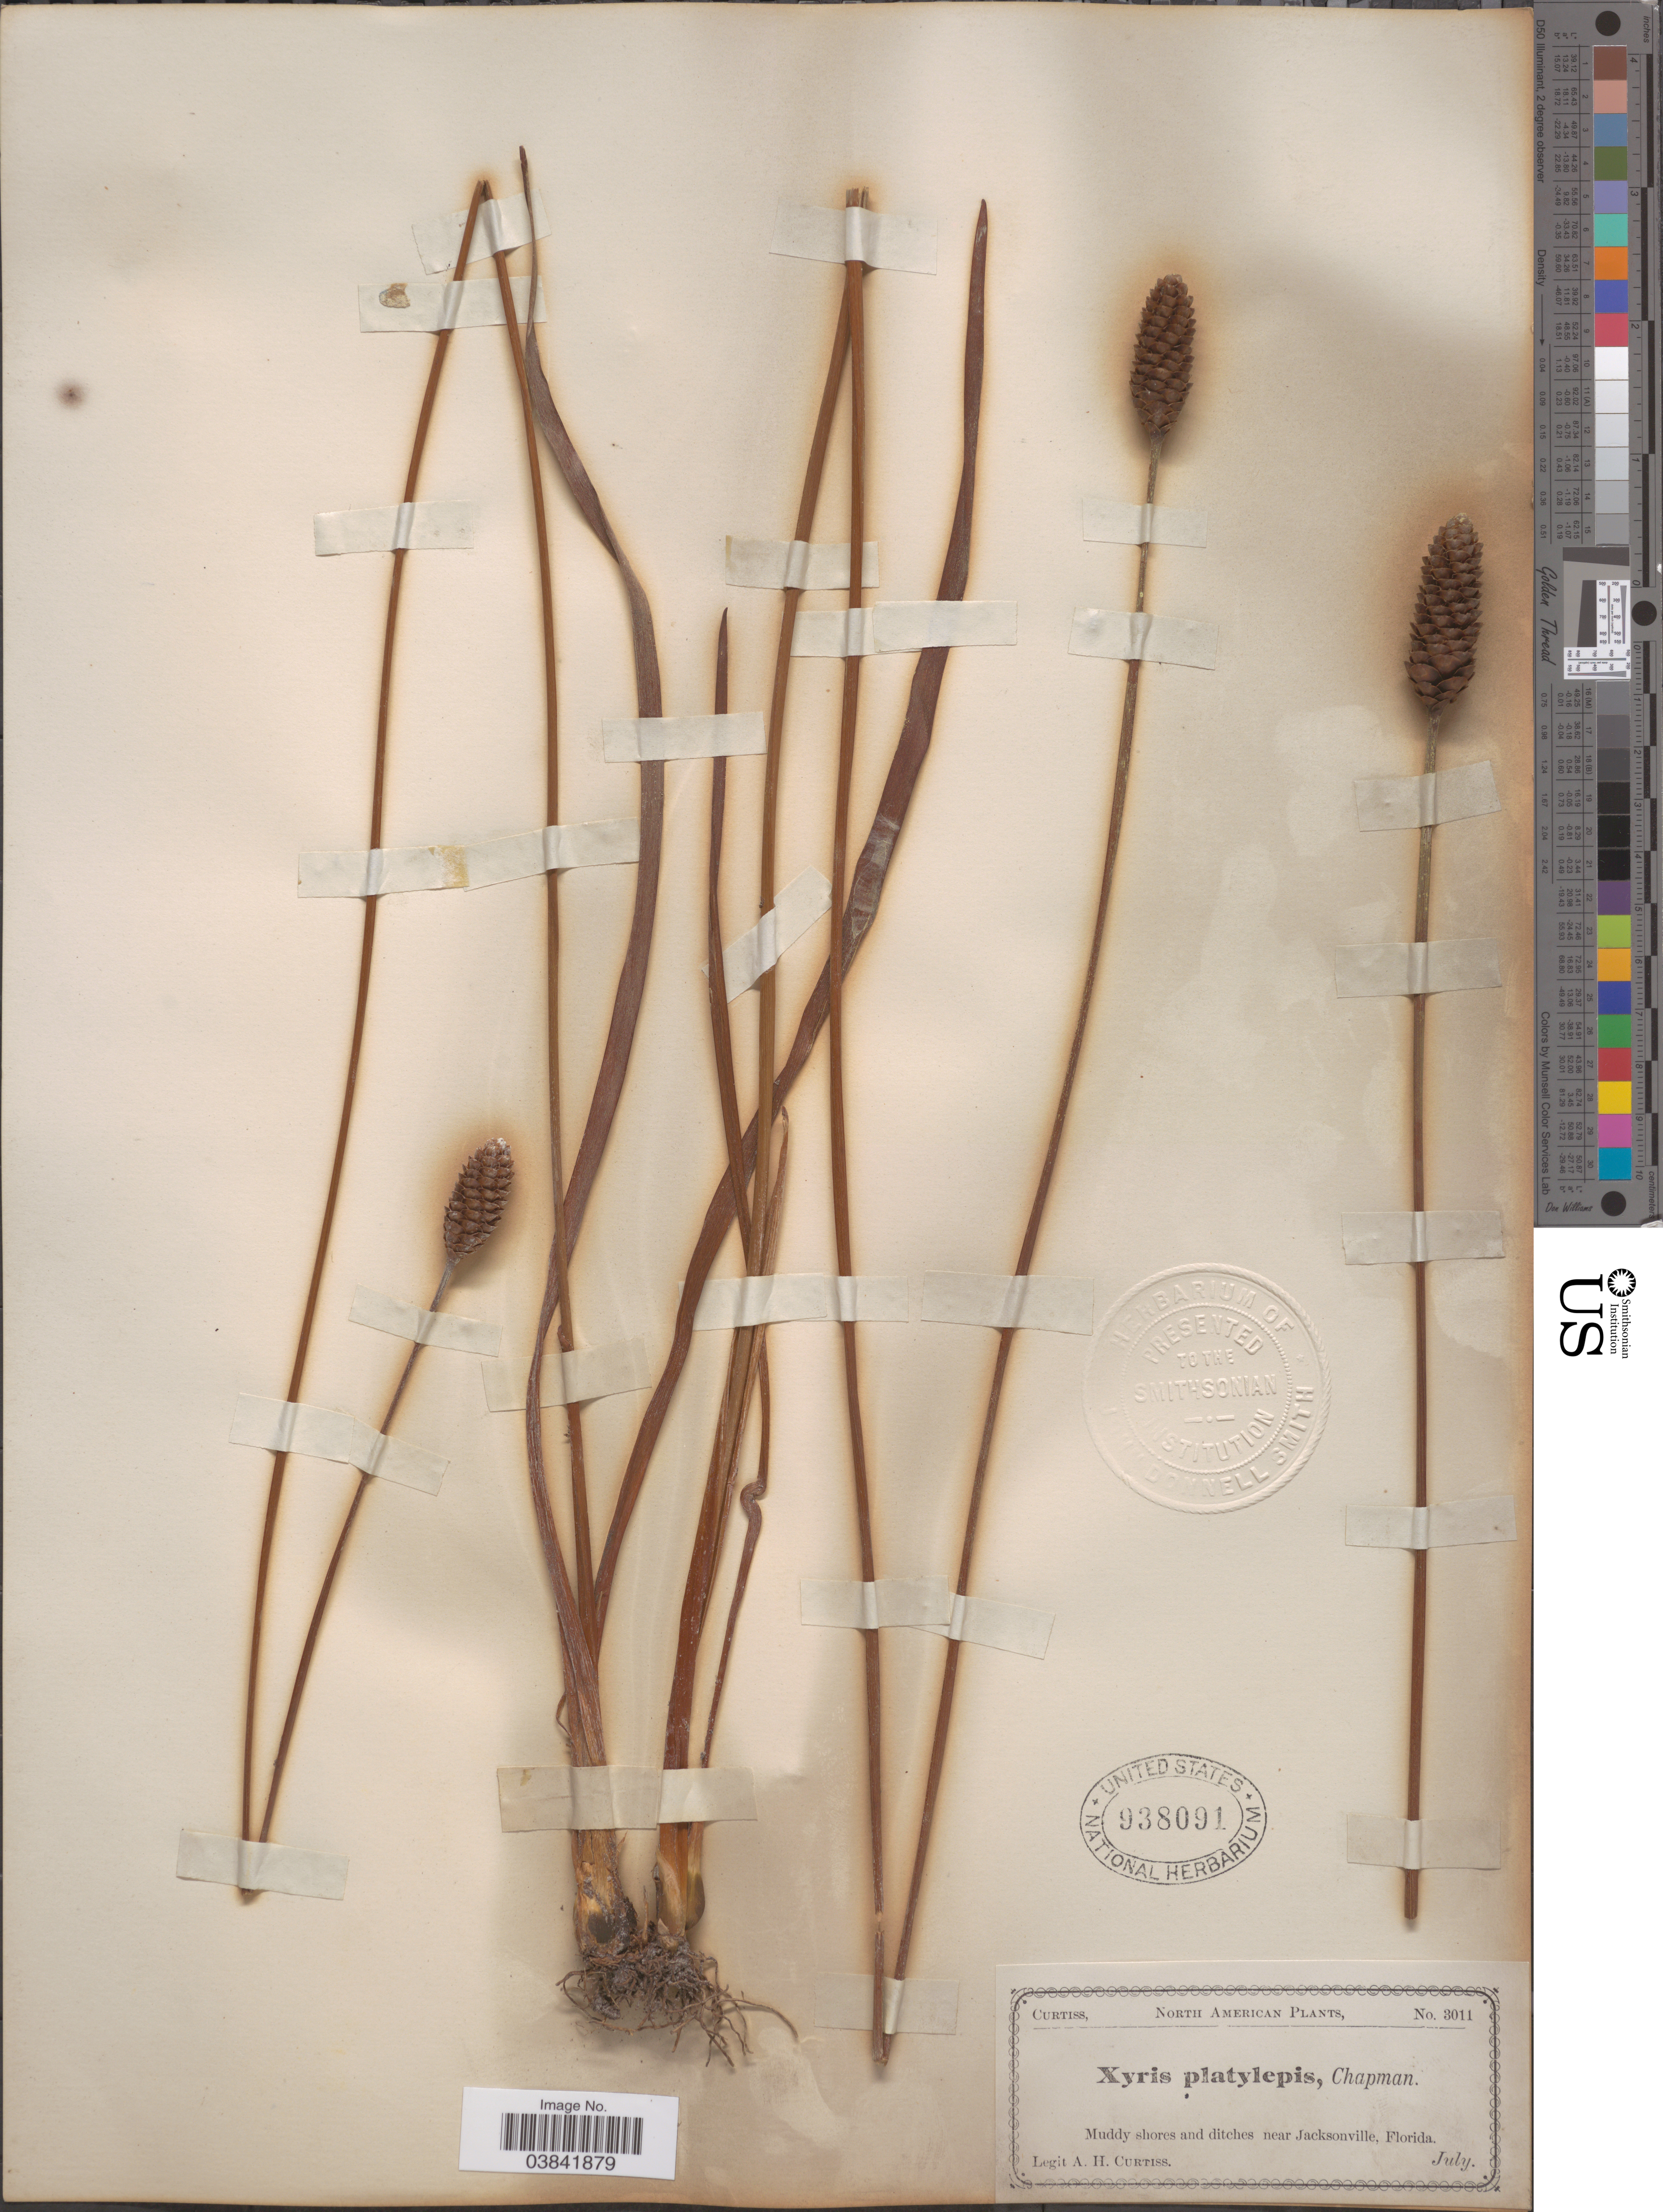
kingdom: Plantae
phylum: Tracheophyta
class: Liliopsida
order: Poales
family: Xyridaceae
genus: Xyris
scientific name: Xyris platylepis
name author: Chapm.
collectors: A. H. Curtiss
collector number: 3011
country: United States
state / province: Florida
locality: Muddy shores and ditches near Jacksonville.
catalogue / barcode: US 938091